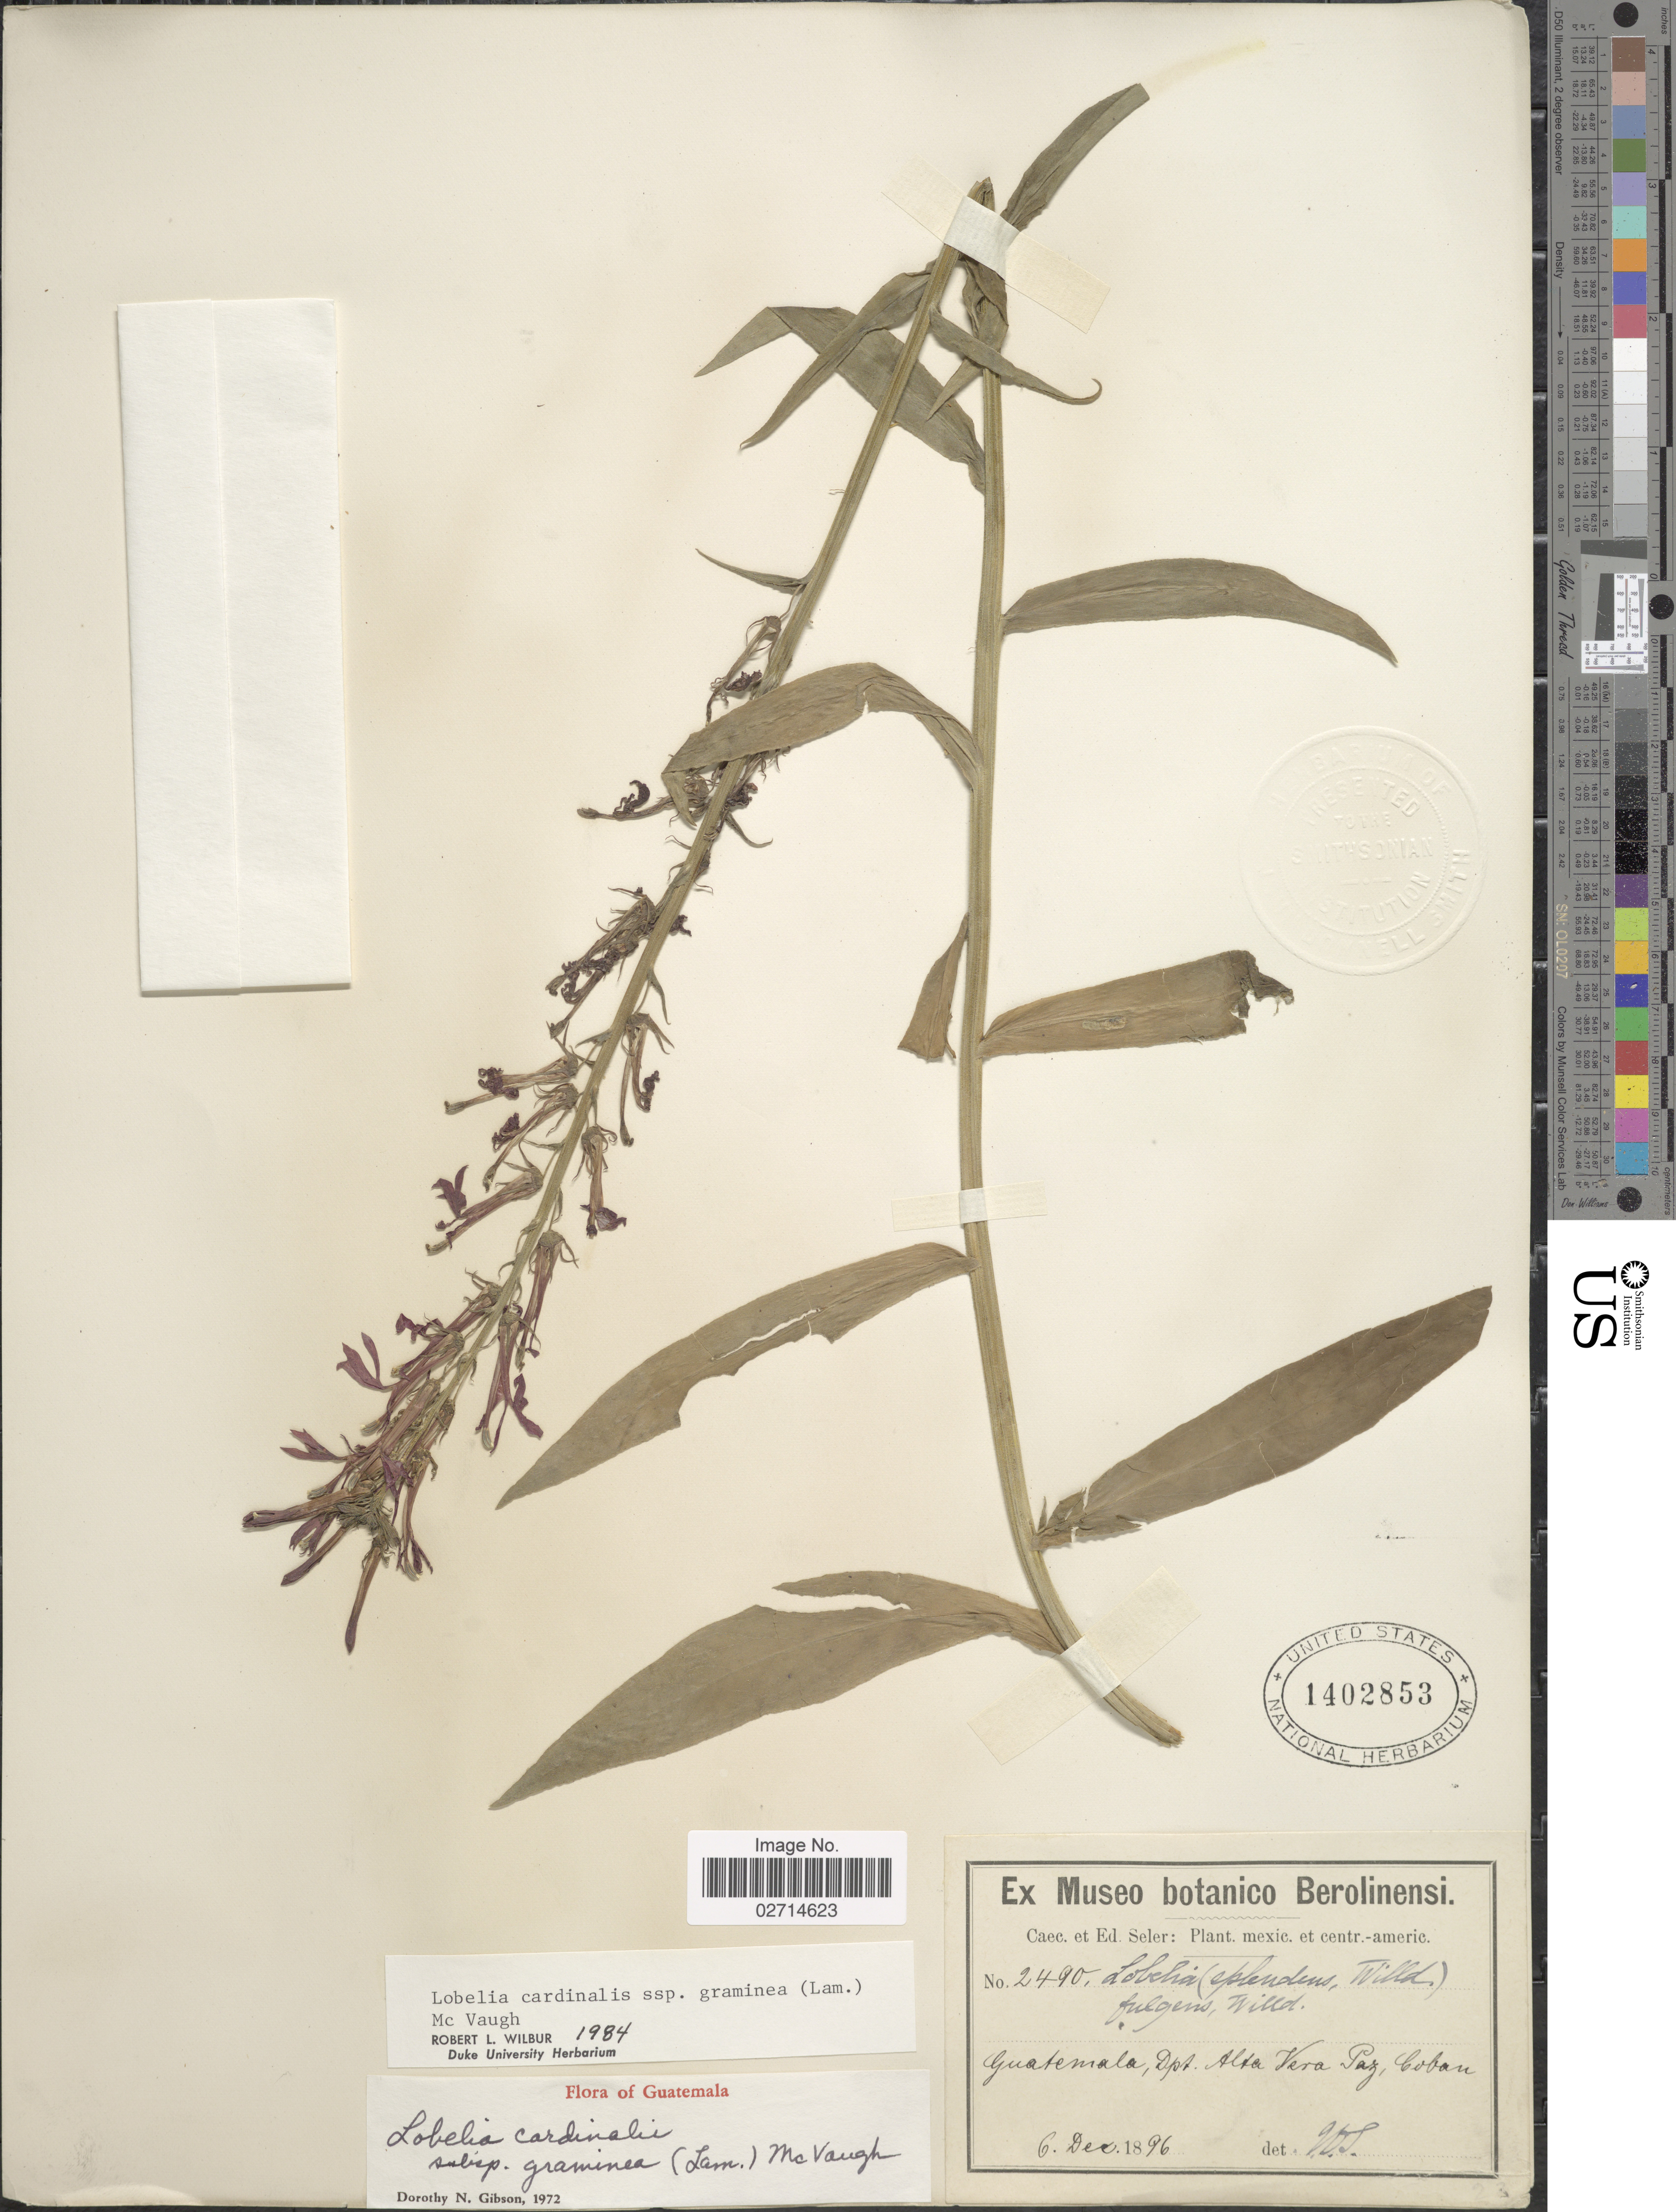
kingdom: Plantae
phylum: Tracheophyta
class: Magnoliopsida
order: Asterales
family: Campanulaceae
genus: Lobelia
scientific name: Lobelia cardinalis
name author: L.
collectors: ex Caec. et Ed Seler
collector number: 2490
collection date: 1896-12-06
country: Guatemala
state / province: Alta Verapaz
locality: Dpt. Alta Verapaz, Coban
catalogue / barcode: US 1402853